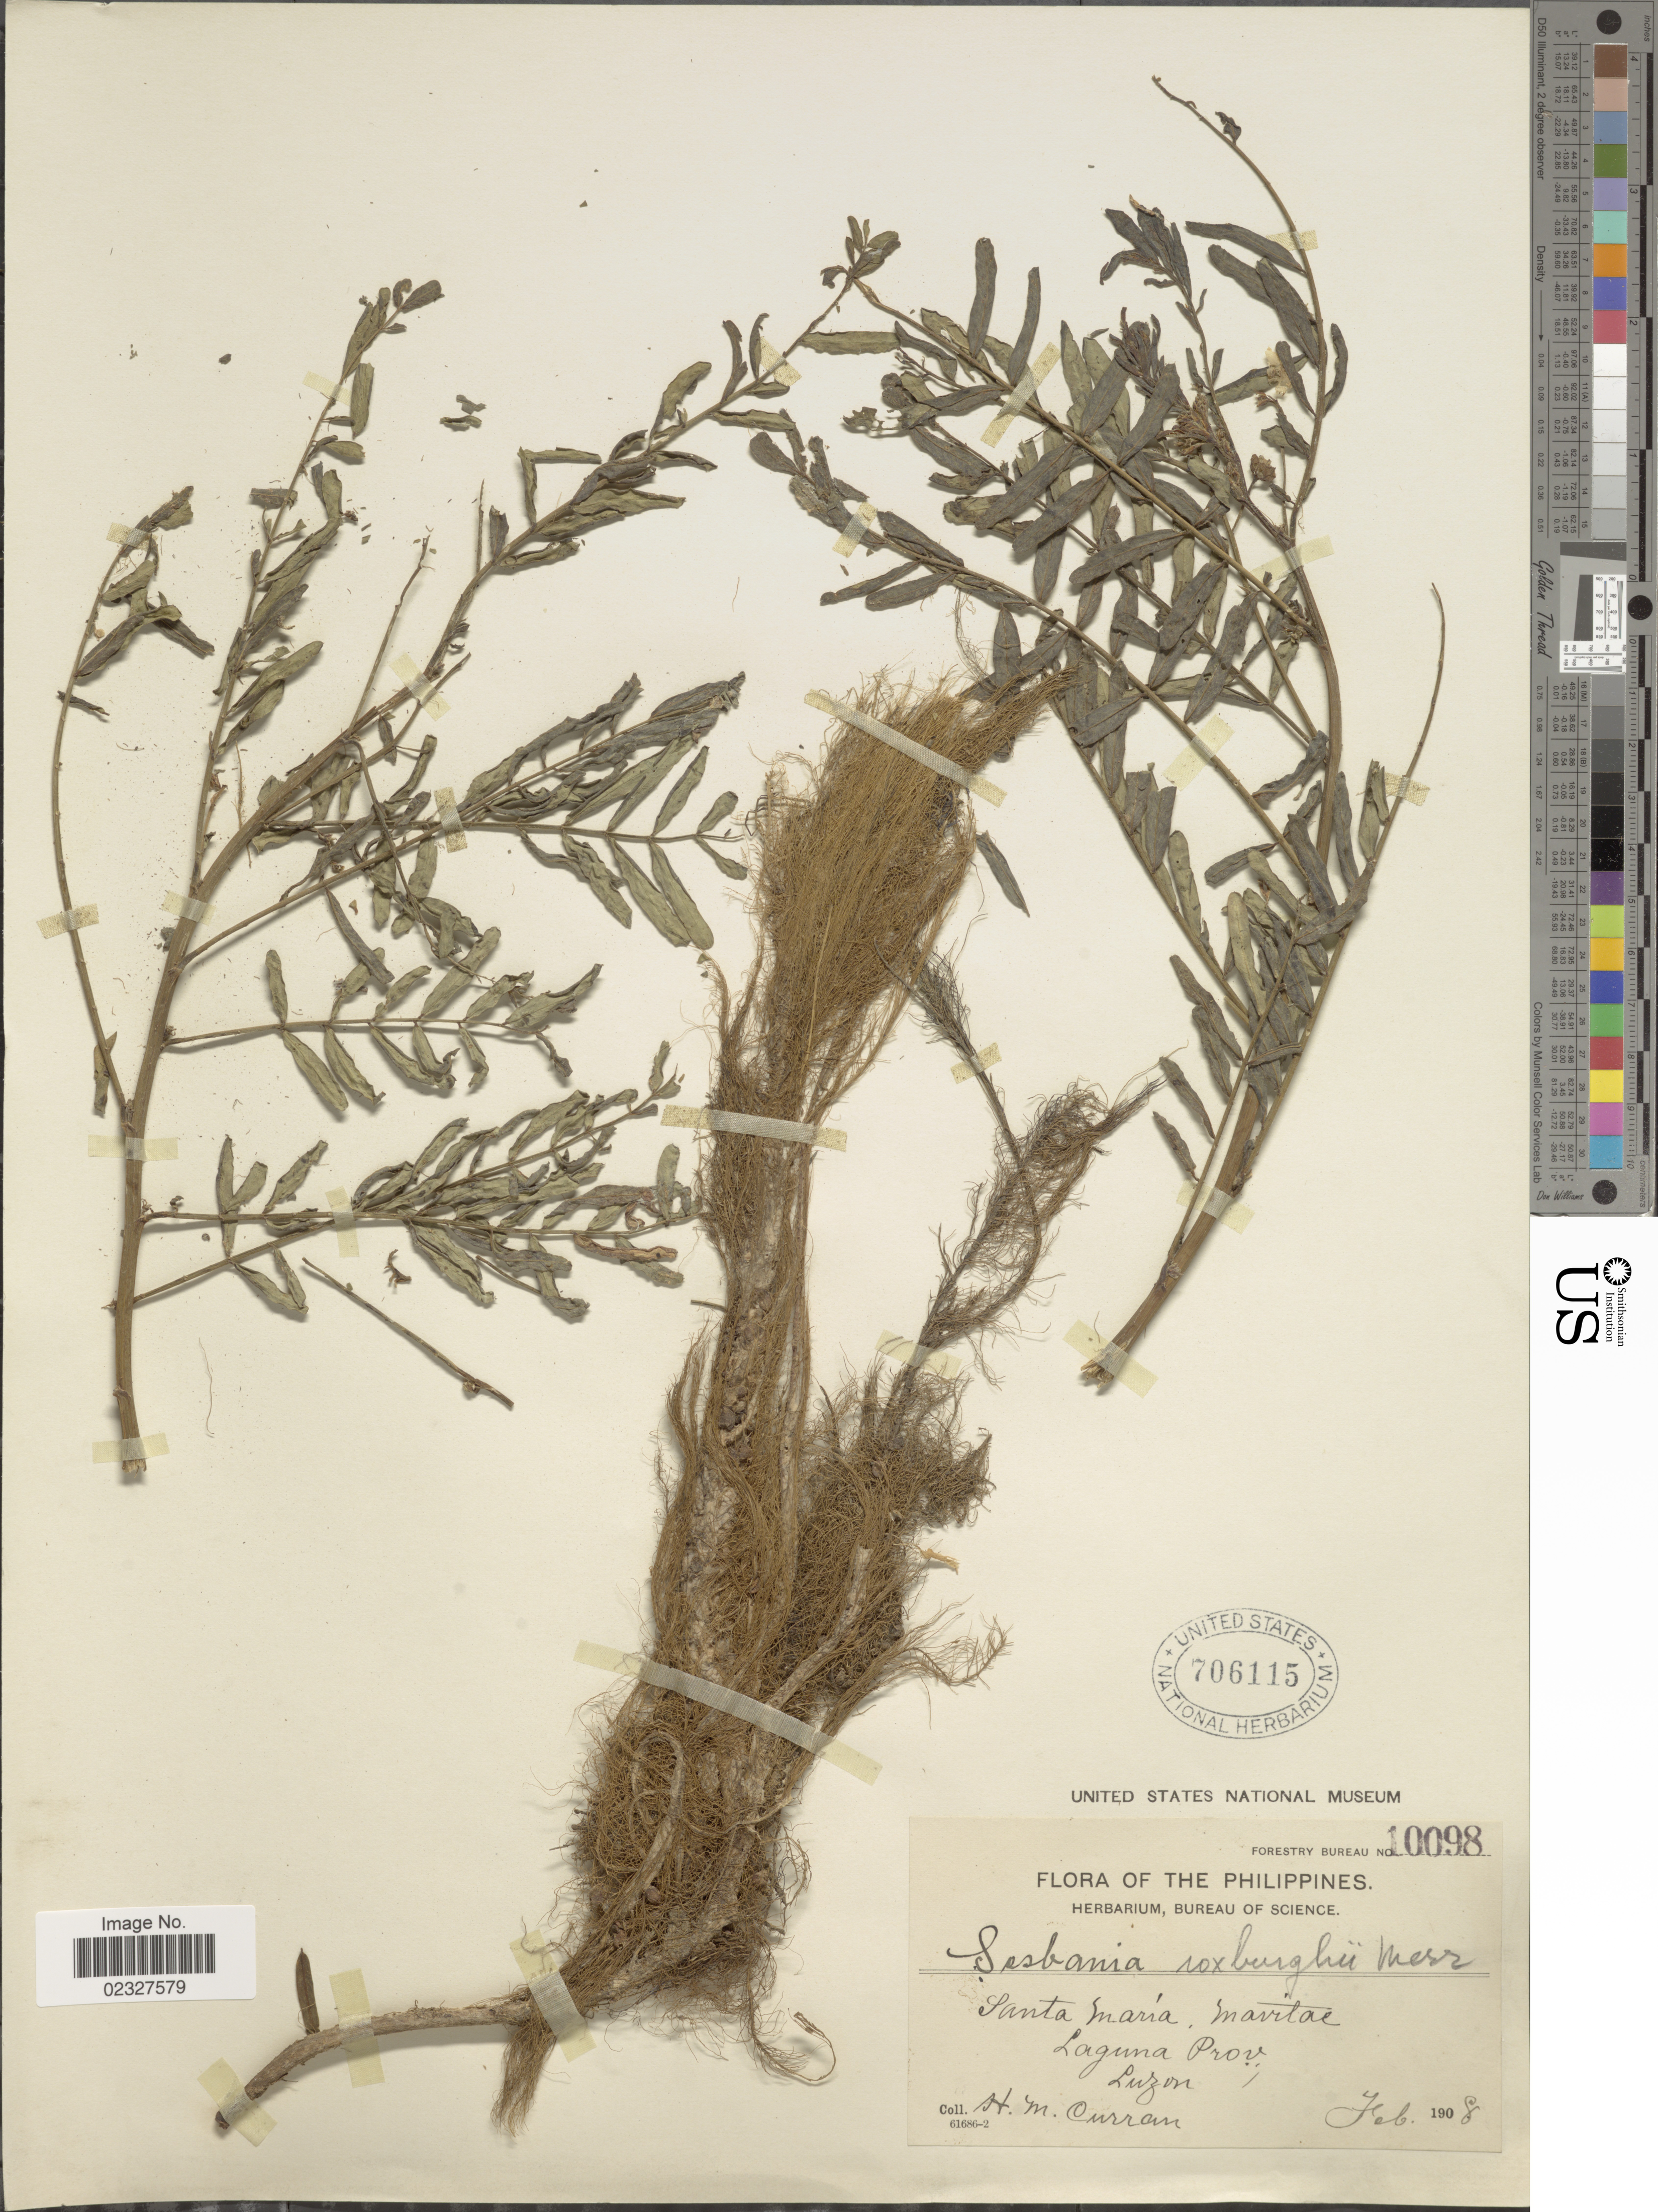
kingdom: Plantae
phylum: Tracheophyta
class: Magnoliopsida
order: Fabales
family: Fabaceae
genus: Sesbania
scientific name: Sesbania roxburghii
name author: Merr.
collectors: H. M. Curran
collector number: Forestry Bureau 10098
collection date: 1908-02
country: Philippines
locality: Santa Maria Mavitac. Laguna Prov., Luzon.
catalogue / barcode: US 706115